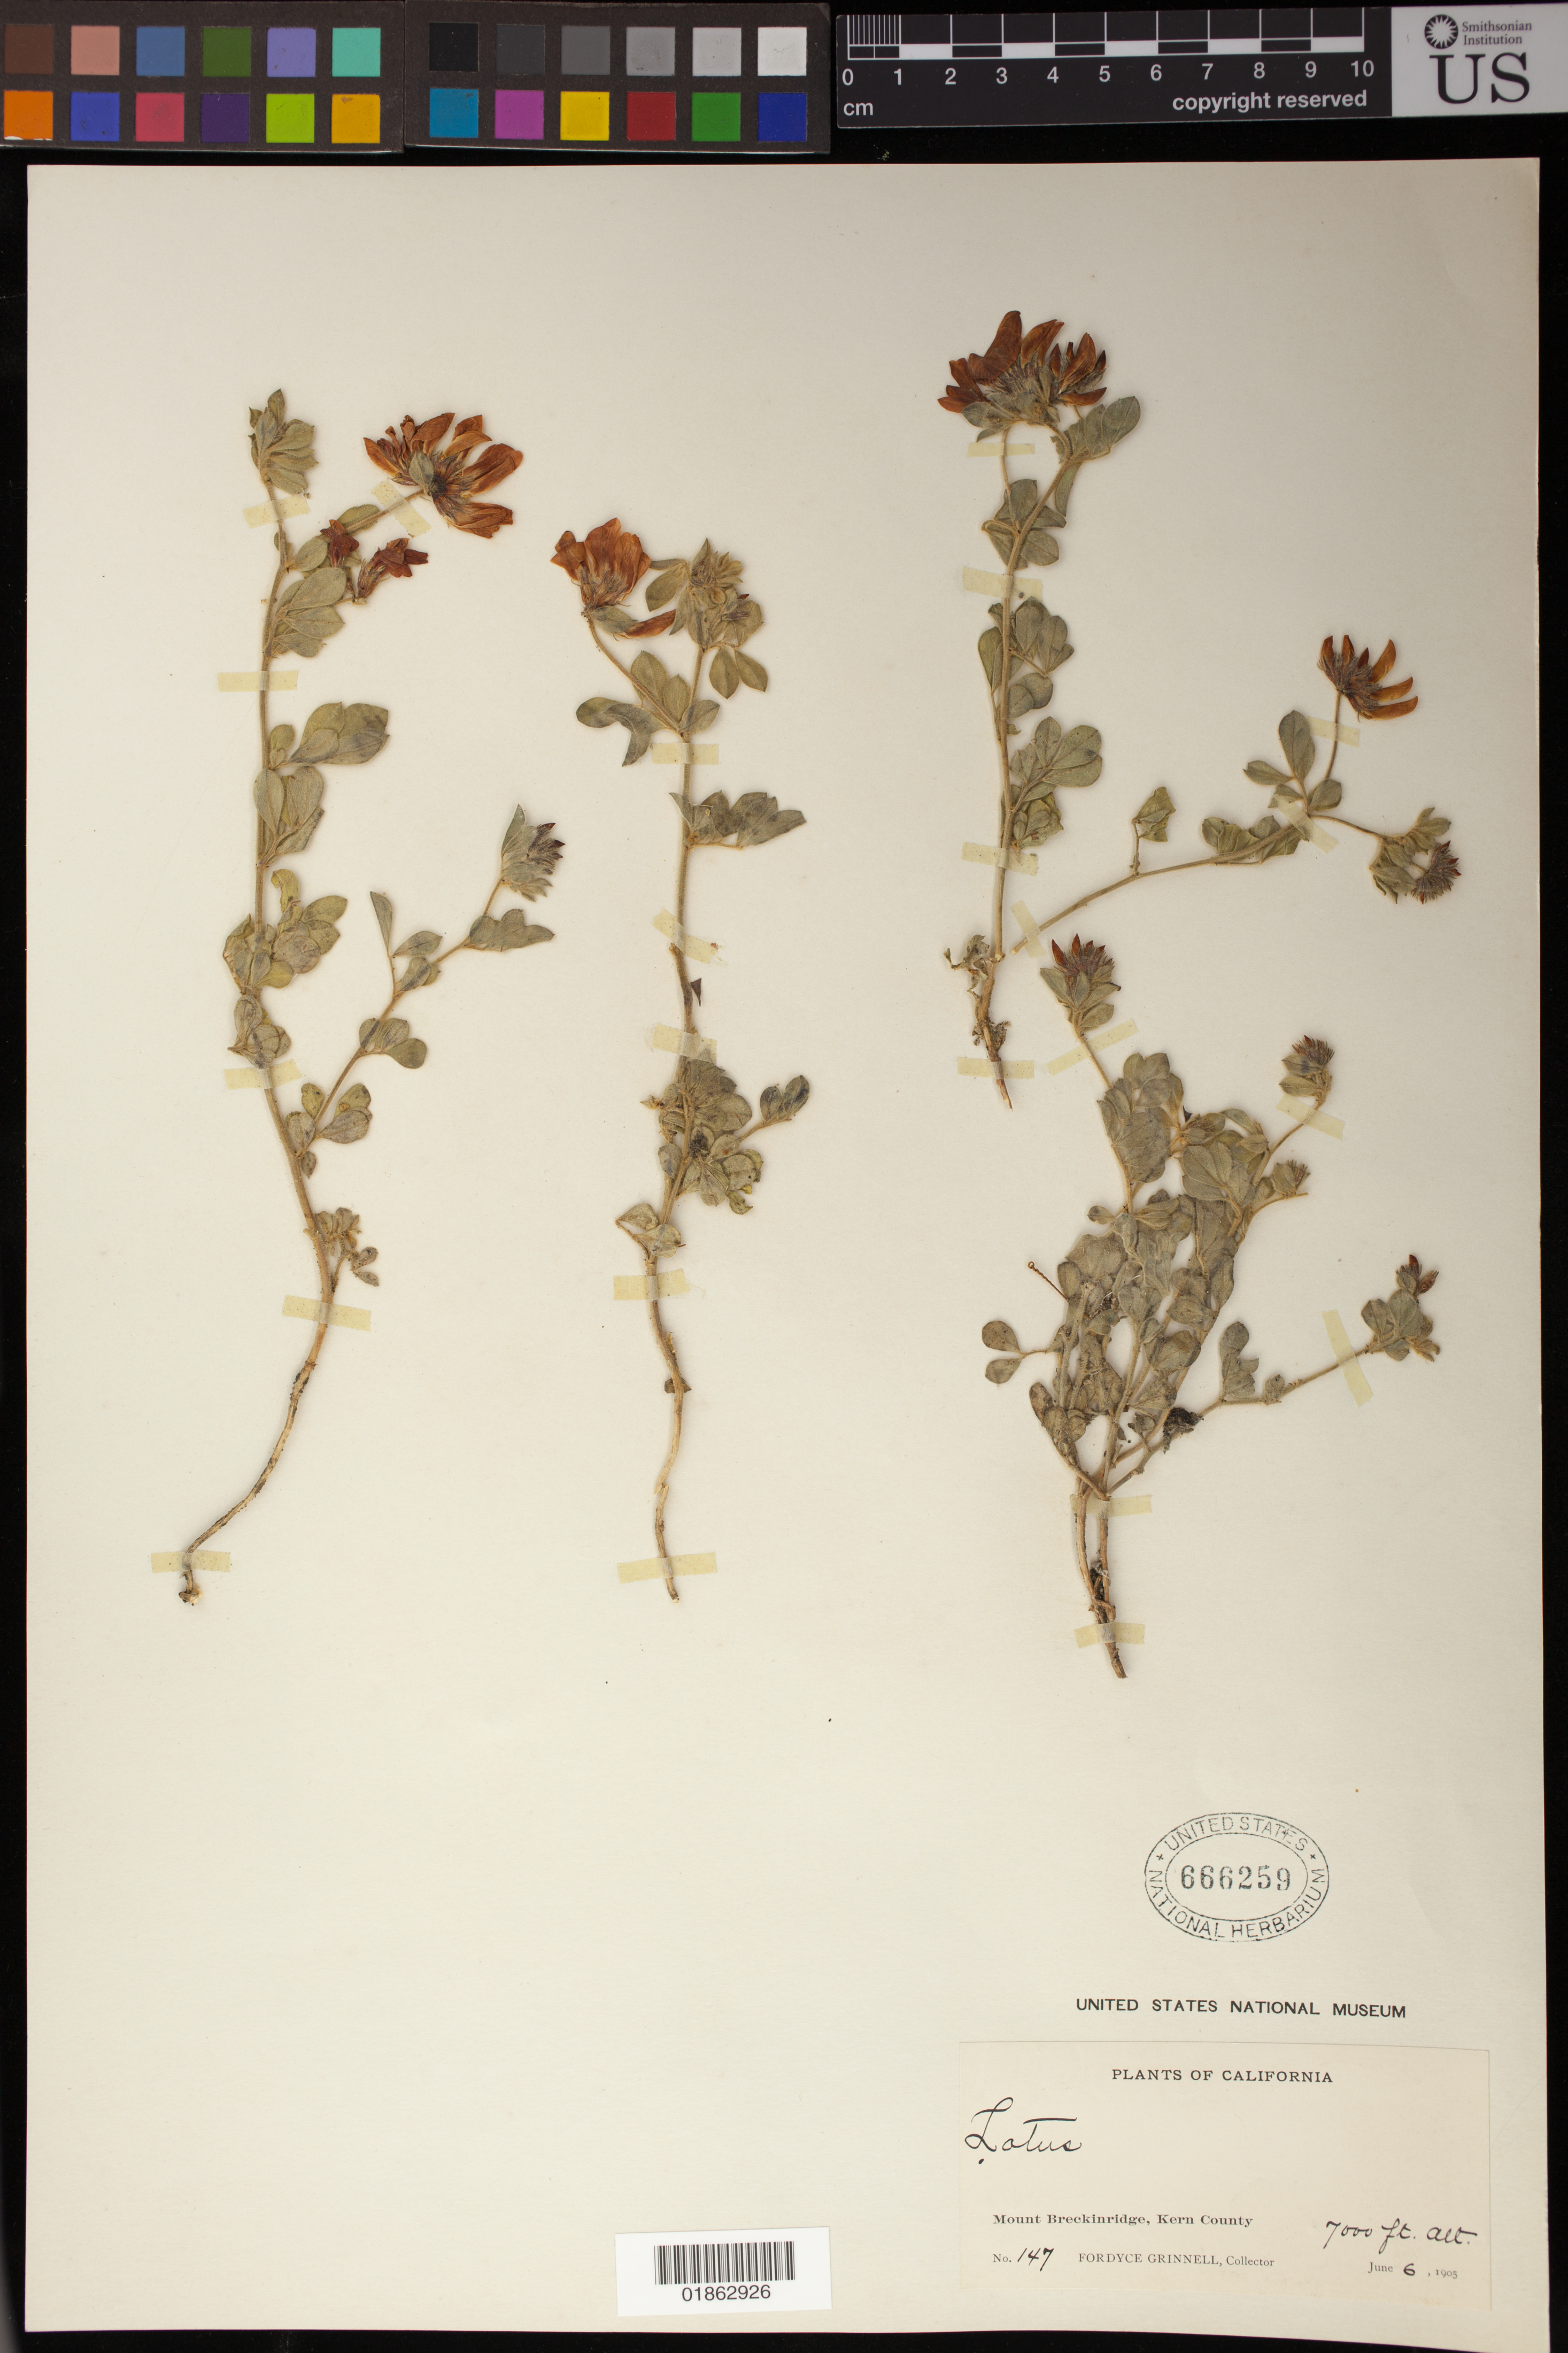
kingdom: Plantae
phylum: Tracheophyta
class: Magnoliopsida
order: Fabales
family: Fabaceae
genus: Lotus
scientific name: Lotus sp.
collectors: F. Grinnell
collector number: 147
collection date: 1905-06-06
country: United States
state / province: California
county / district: Kern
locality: Mount Breckinridge, Kern County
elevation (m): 2134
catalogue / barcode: US 666259